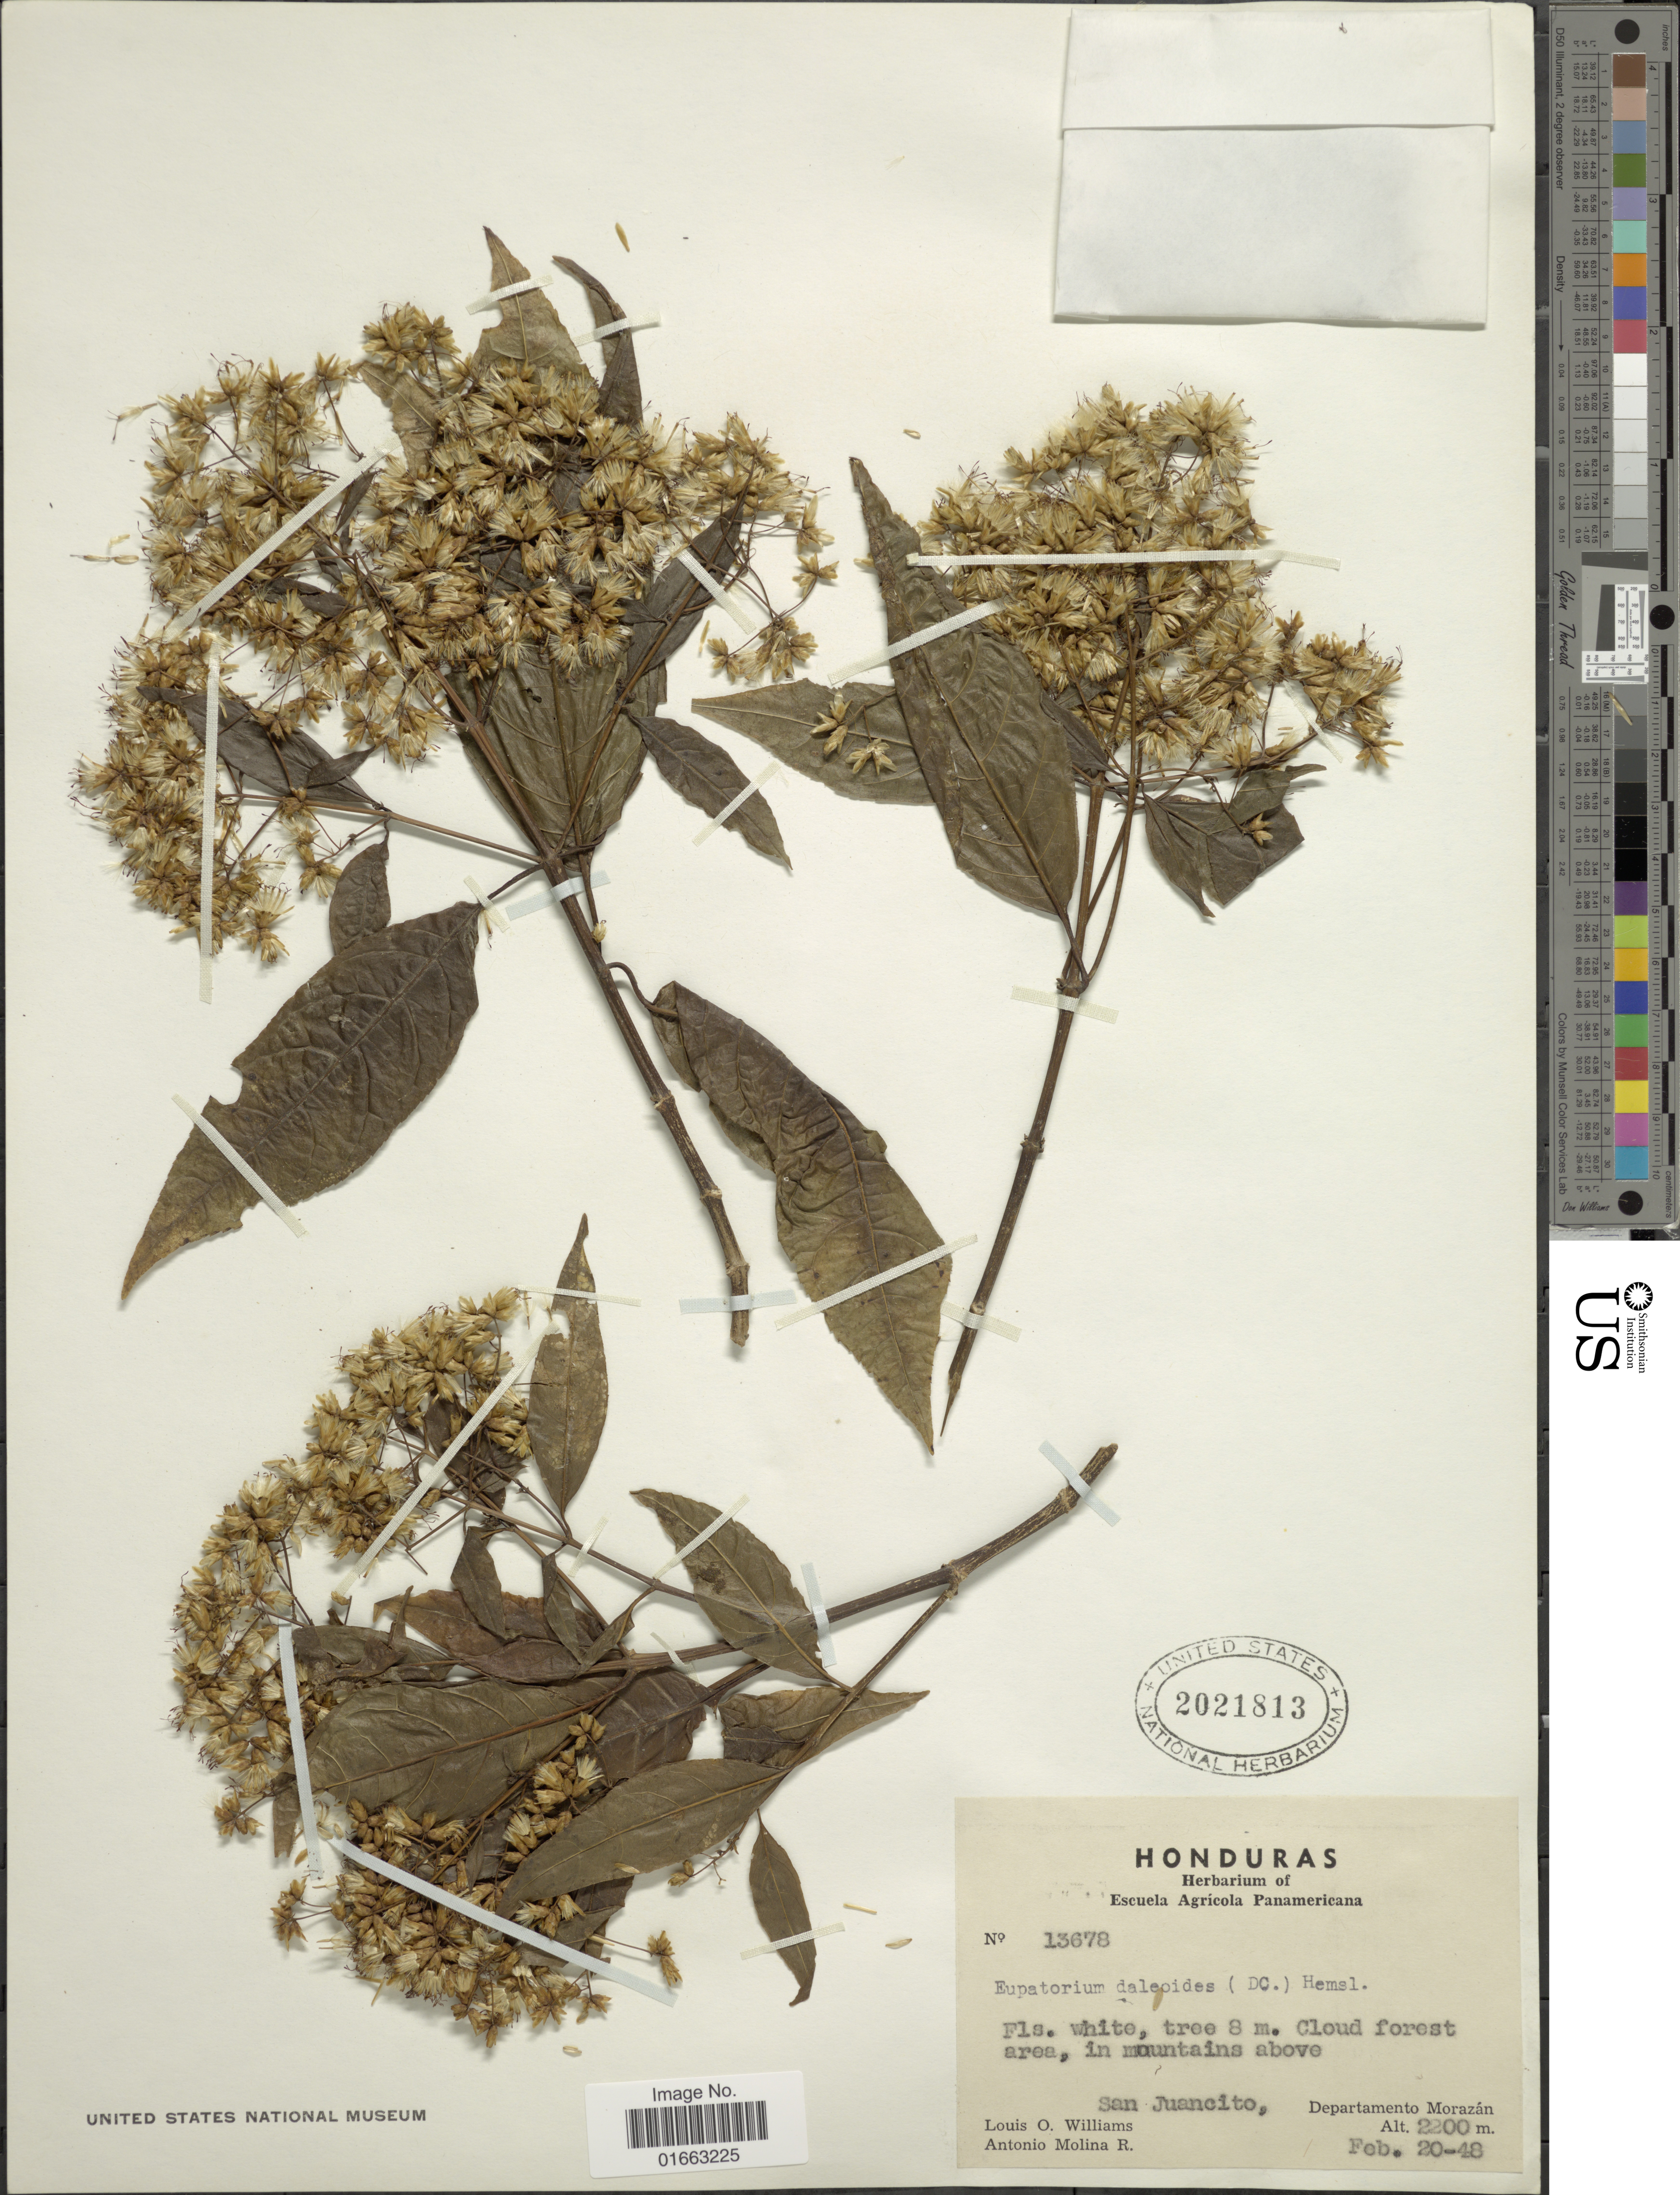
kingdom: Plantae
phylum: Tracheophyta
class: Magnoliopsida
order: Asterales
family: Asteraceae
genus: Critoniadelphus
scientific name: Critoniadelphus nubigenus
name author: (Benth.) R.M. King & H. Rob.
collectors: L. O. Williams & A. Molina R.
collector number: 13678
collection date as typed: Transcribed d/m/y: 20/2/48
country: Honduras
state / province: Fco. Morazán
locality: Cloud forest area, in mountains above San Juancito, Departamento Morazán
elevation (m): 2200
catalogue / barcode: US 2021813